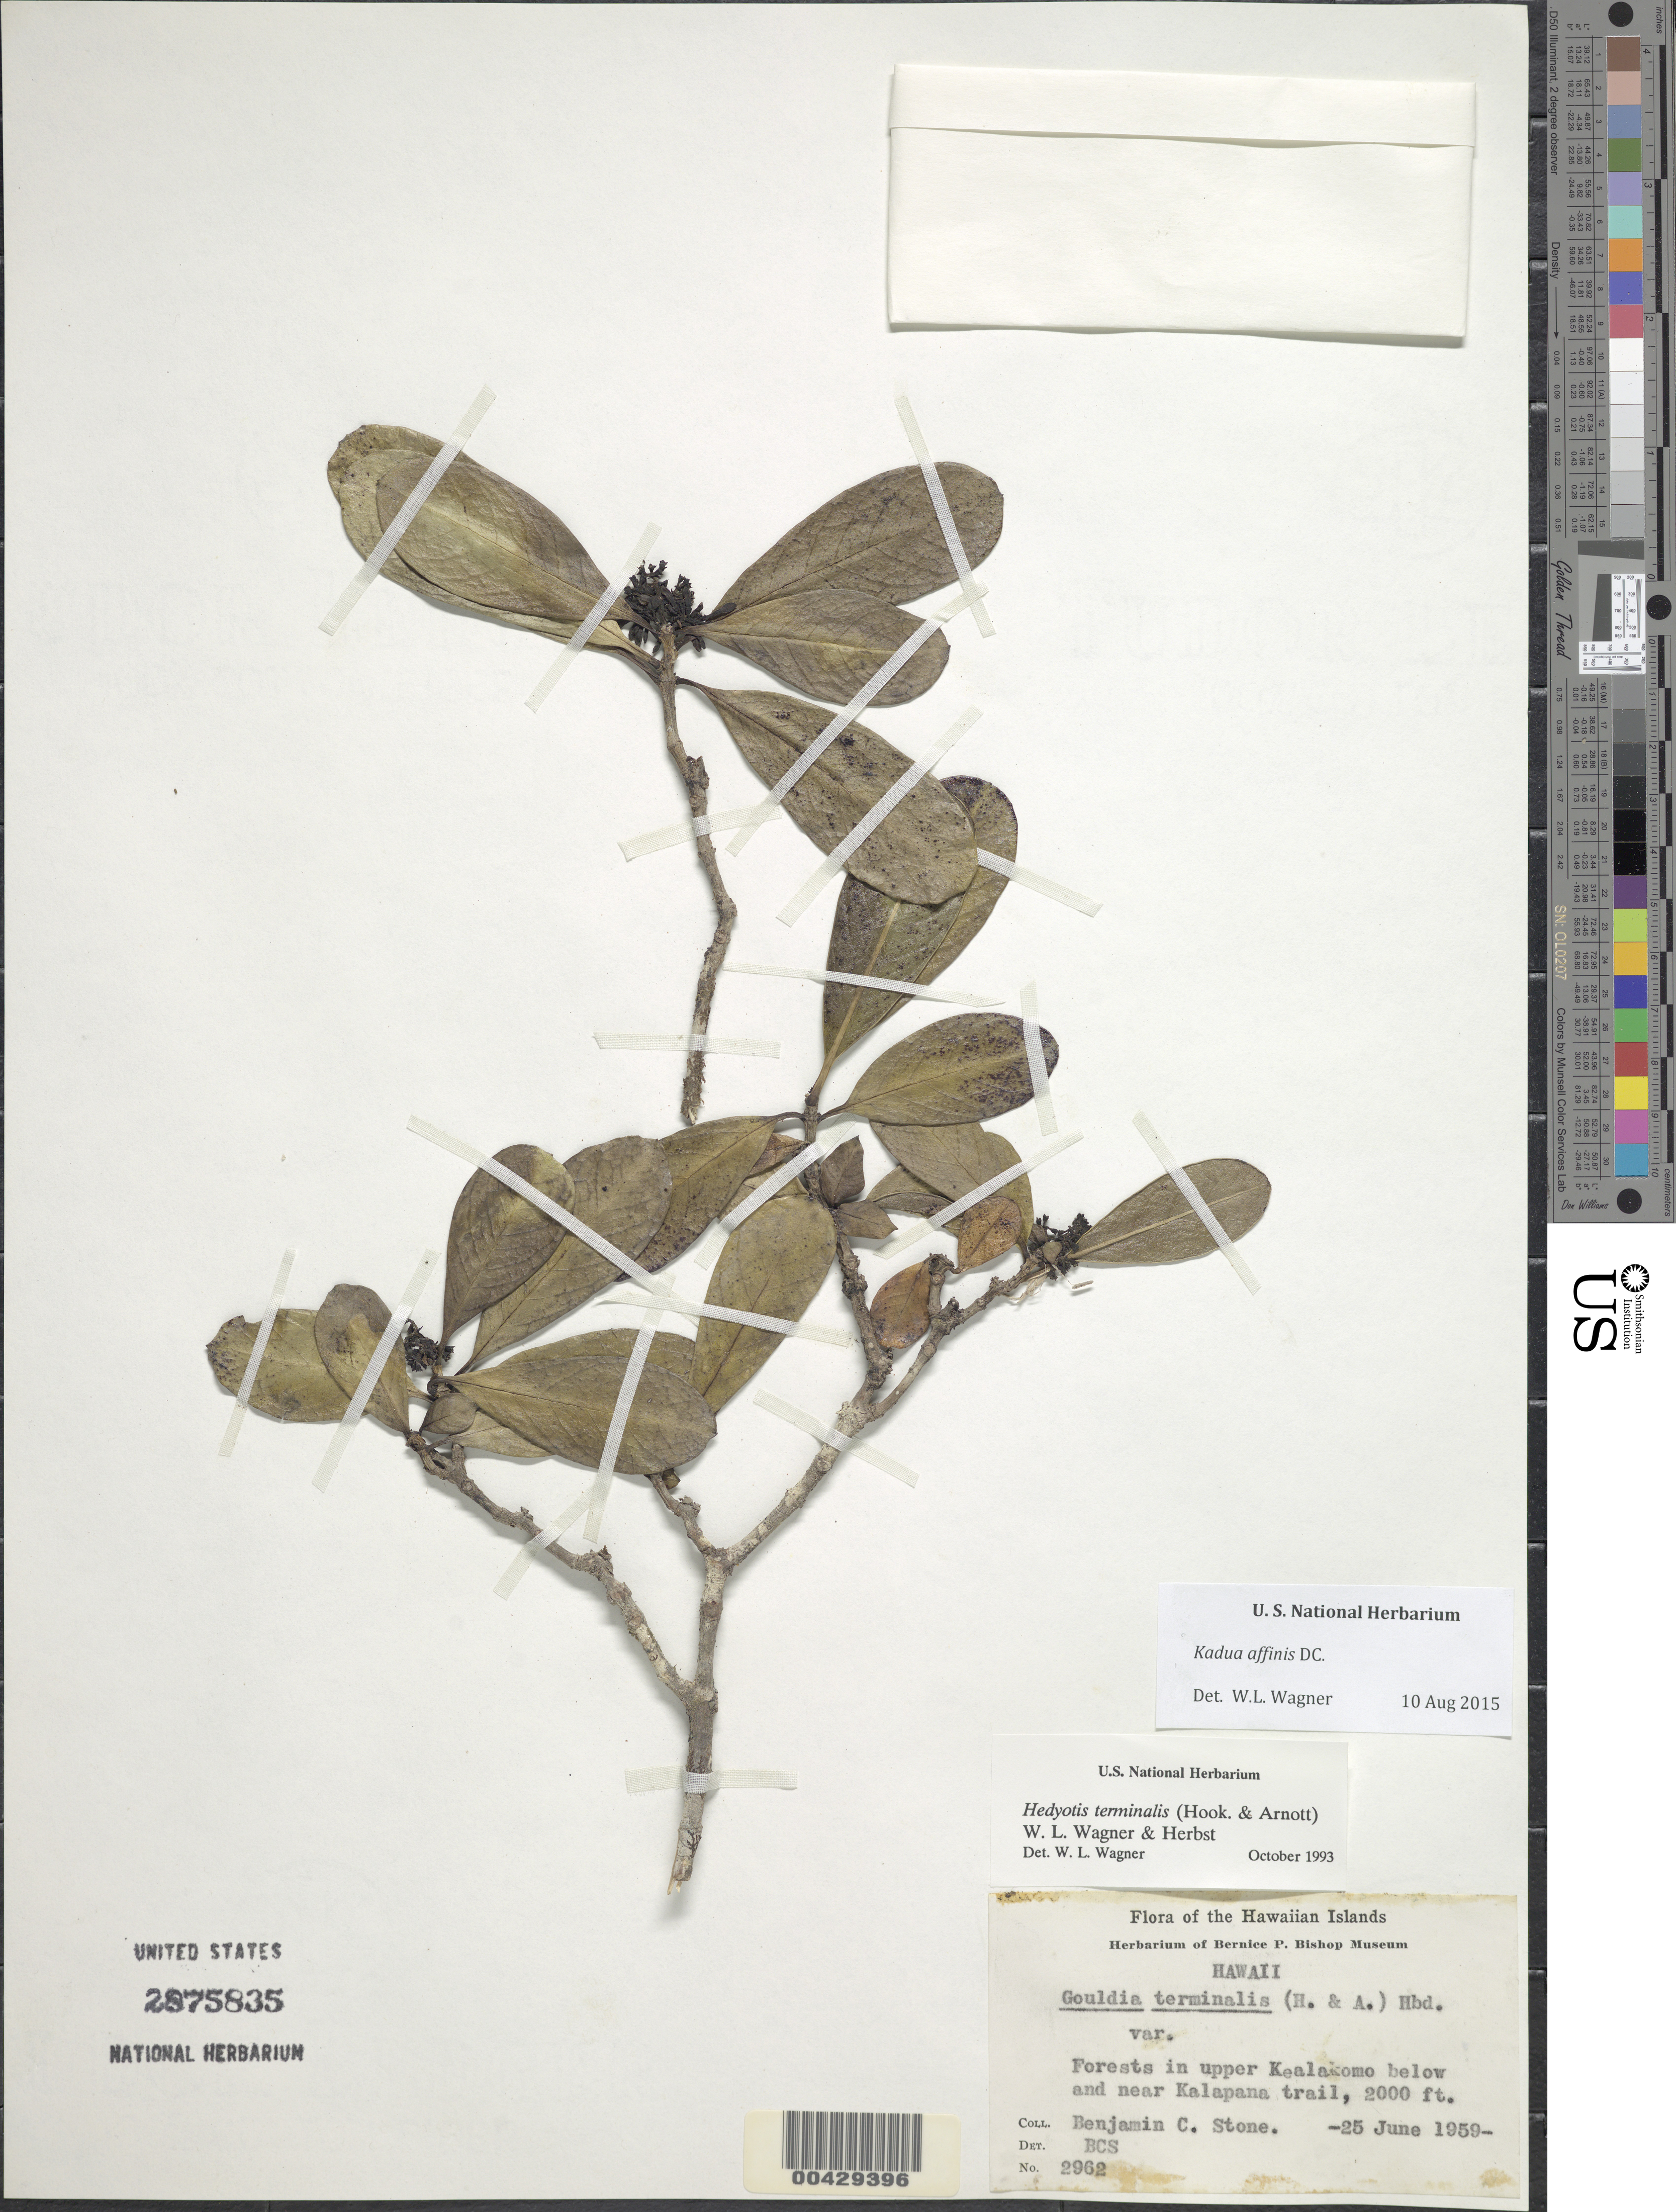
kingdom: Plantae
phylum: Tracheophyta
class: Magnoliopsida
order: Gentianales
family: Rubiaceae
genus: Kadua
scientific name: Kadua affinis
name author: DC.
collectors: B. C. Stone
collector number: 2962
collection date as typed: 25 Jun 1939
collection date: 1939-06-25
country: United States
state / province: Hawaii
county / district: Hawaii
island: Hawaii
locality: forests in upper Kealakomo below and near Kalapana Trail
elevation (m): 610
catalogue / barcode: US 2875835